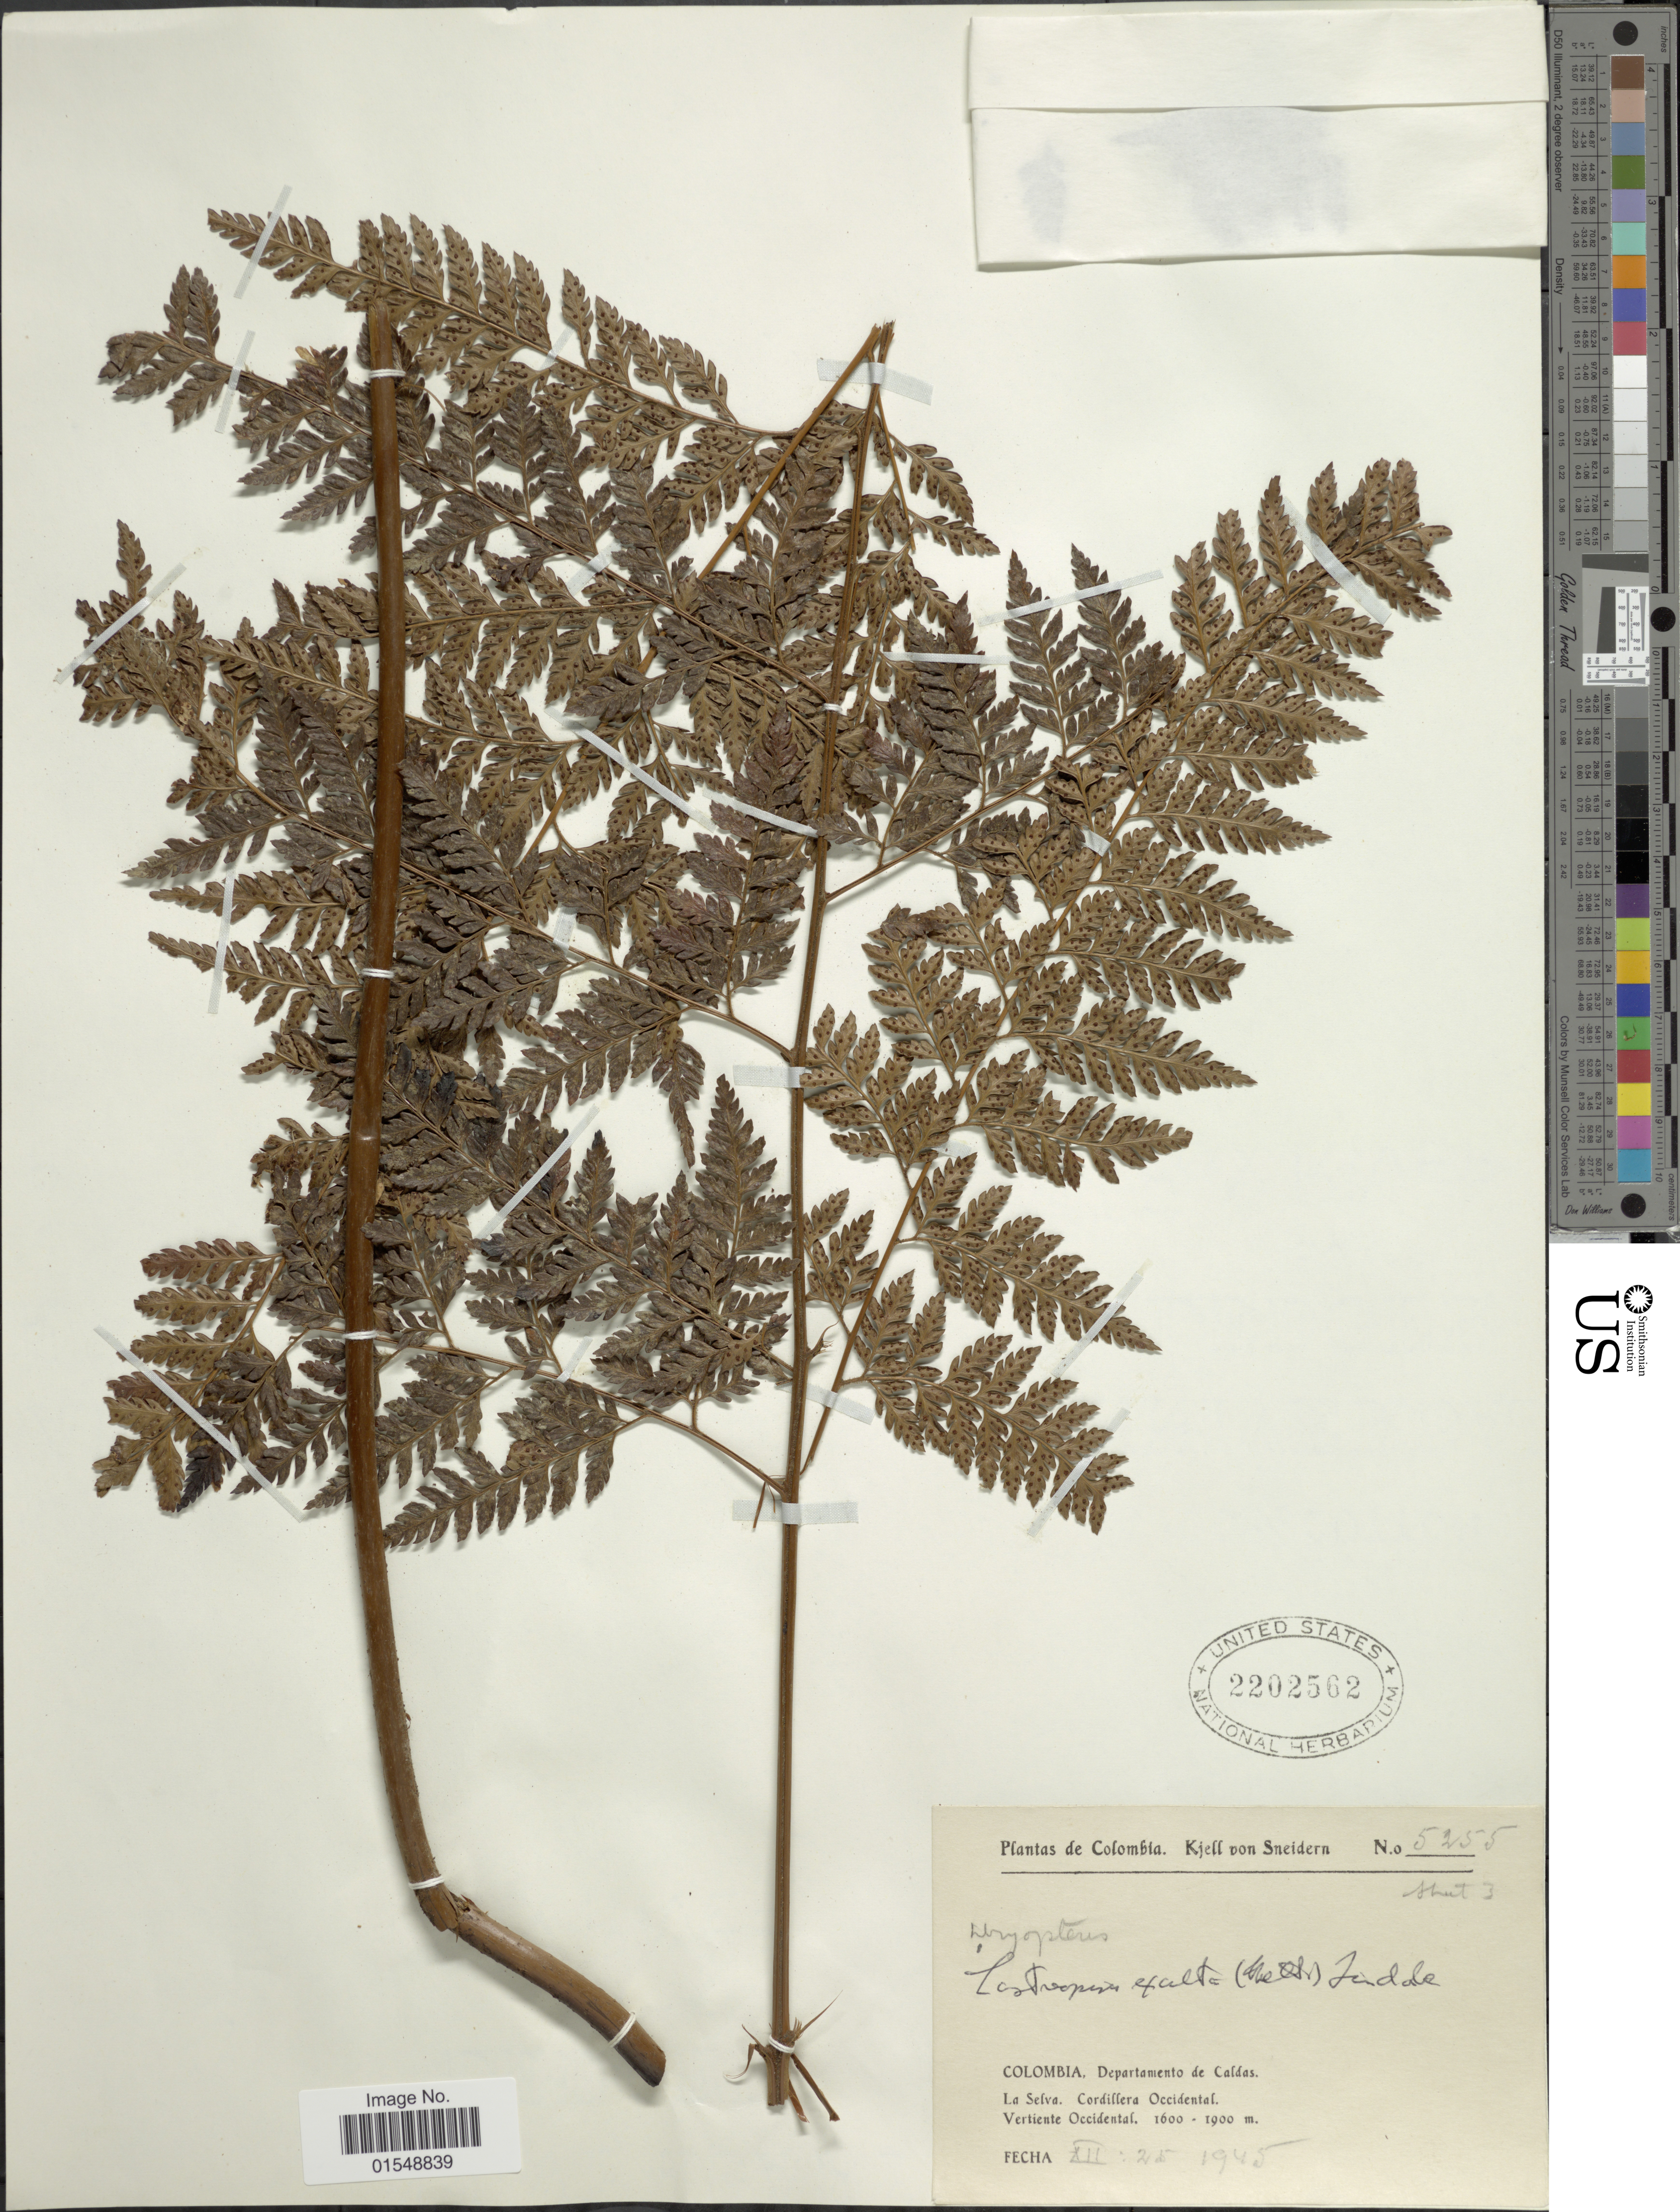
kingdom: Plantae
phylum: Tracheophyta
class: Polypodiopsida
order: Polypodiales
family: Dryopteridaceae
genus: Arachniodes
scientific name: Arachniodes ochropteroides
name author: (Baker) C. Chr.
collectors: K. von Sneidern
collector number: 5255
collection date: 1945-12-25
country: Colombia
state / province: Caldas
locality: La Selva, Cordillera Oriental, Vertiente Occidental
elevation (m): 1600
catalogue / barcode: US 2202562